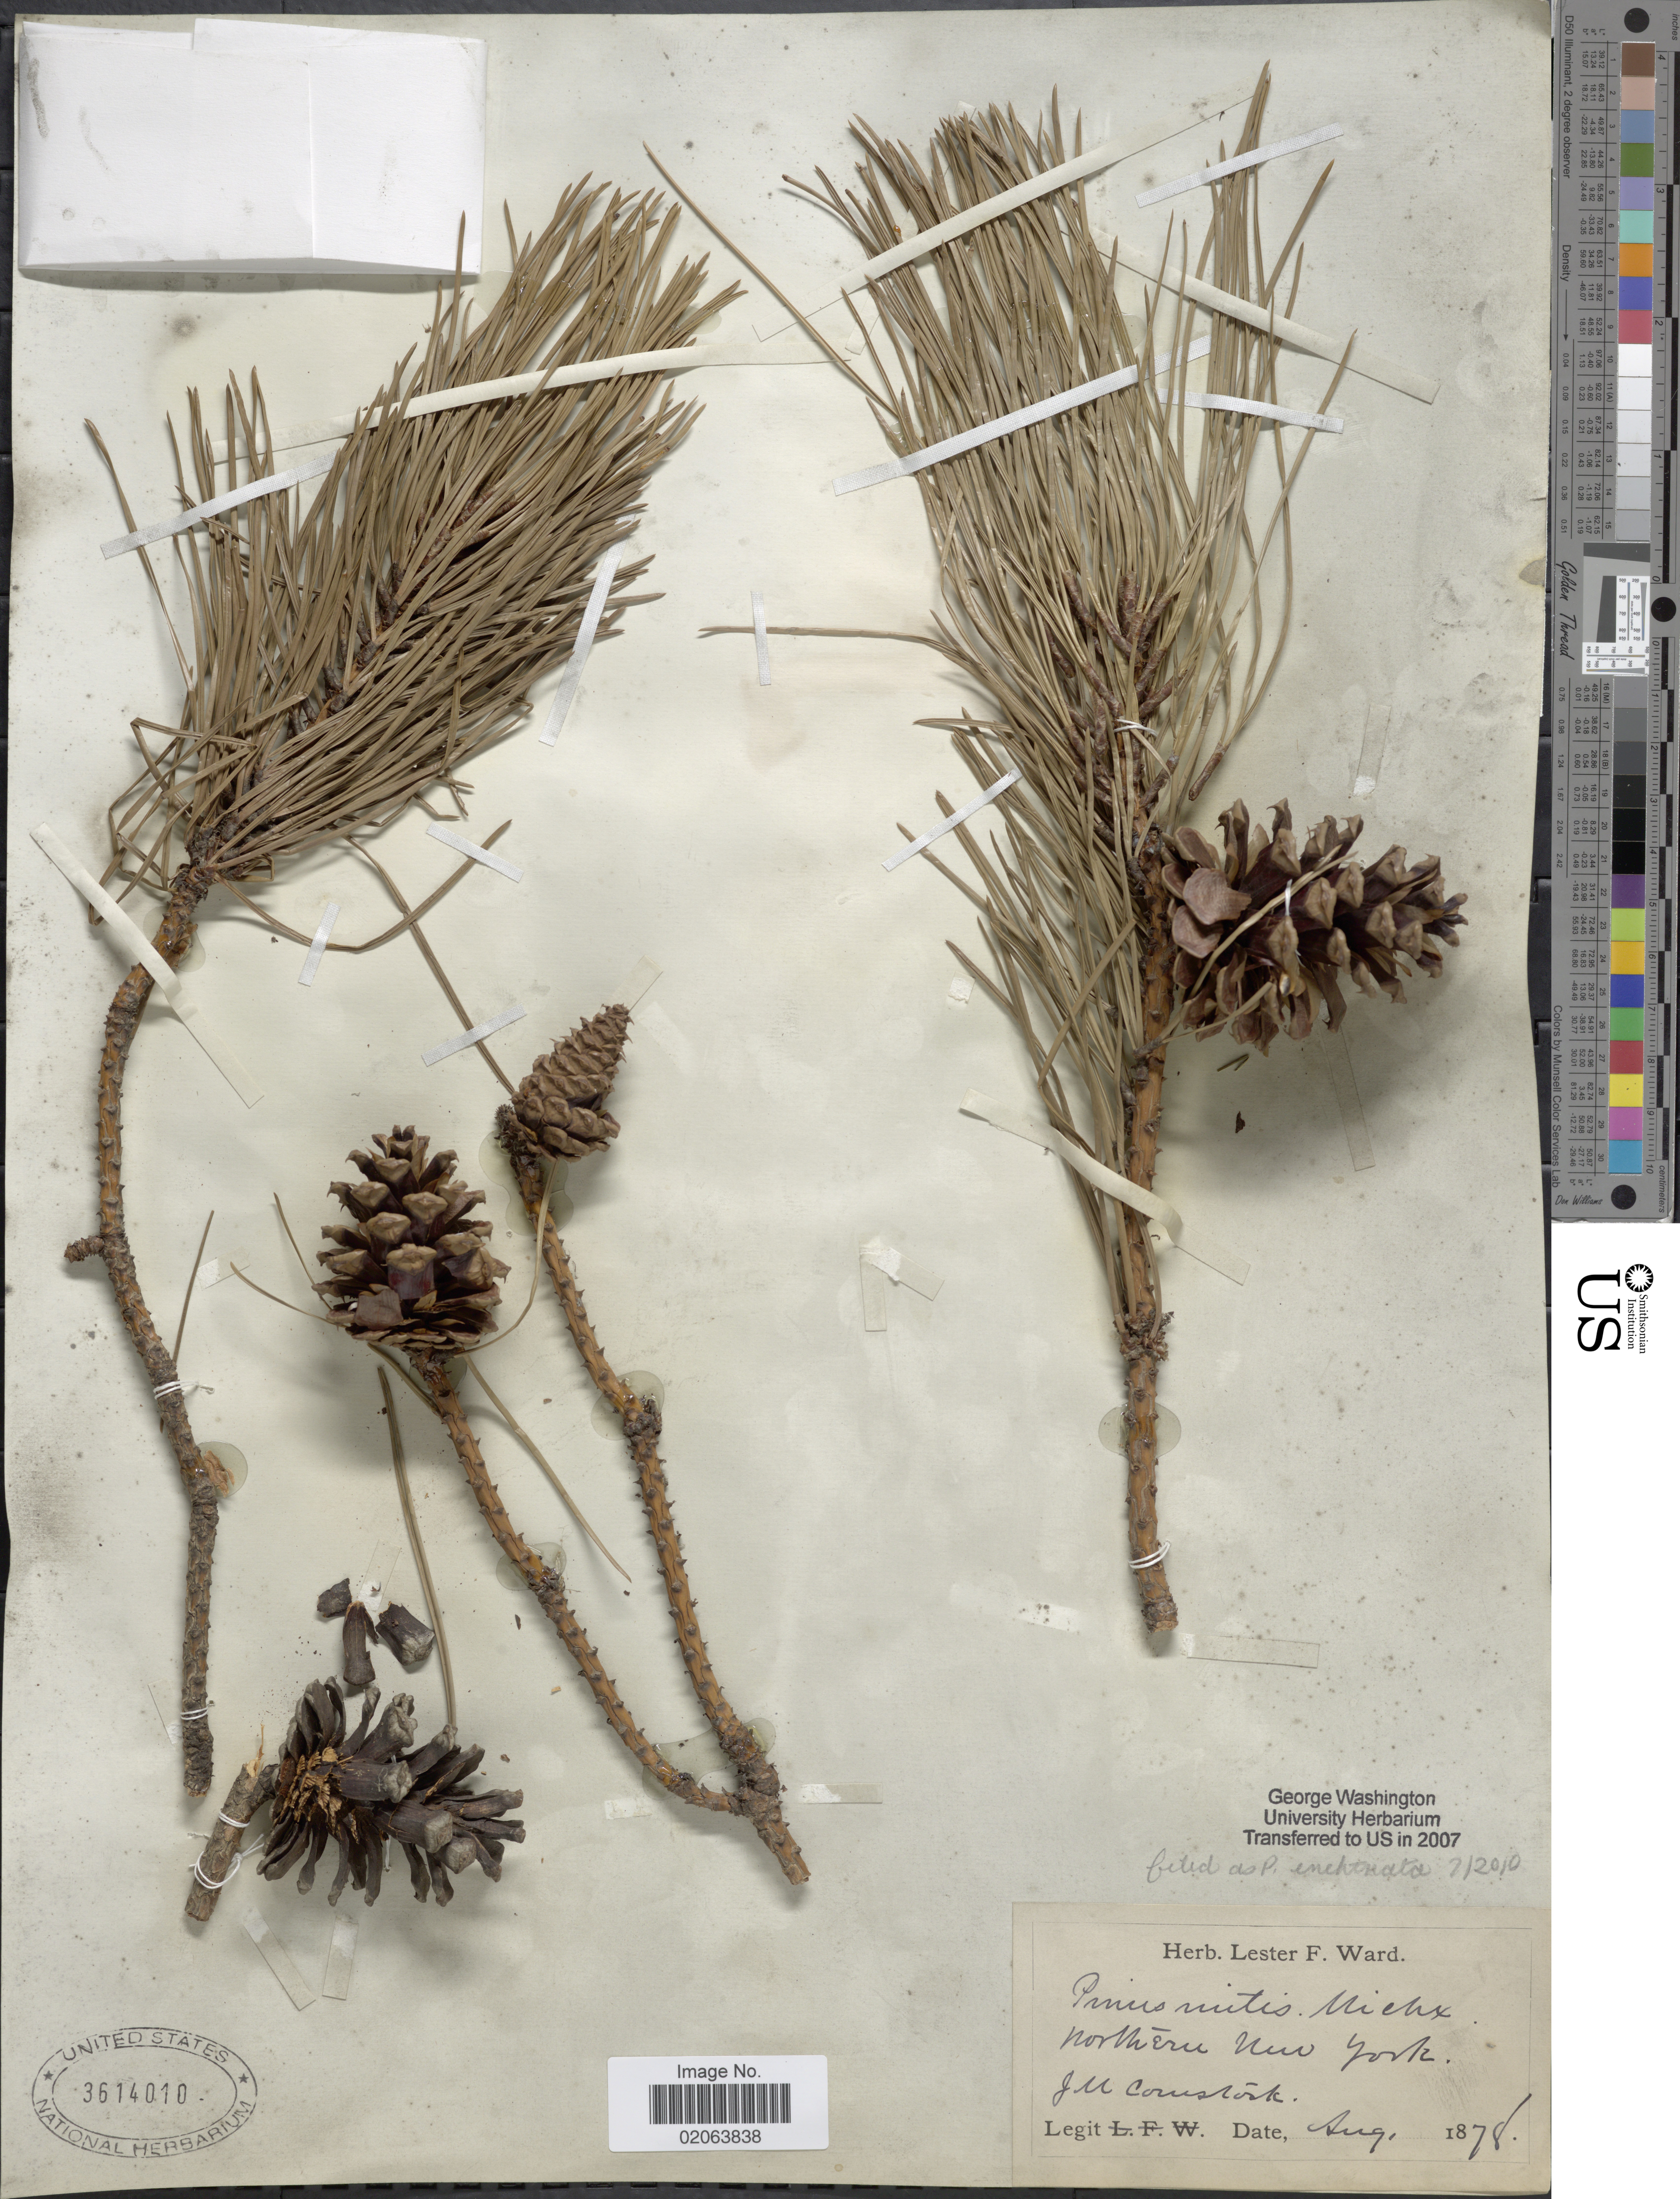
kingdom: Plantae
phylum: Tracheophyta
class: Pinopsida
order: Pinales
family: Pinaceae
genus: Pinus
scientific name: Pinus echinata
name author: Mill.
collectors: J. Comstock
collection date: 1878-08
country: United States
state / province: New York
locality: Northern New York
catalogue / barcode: US 3614010